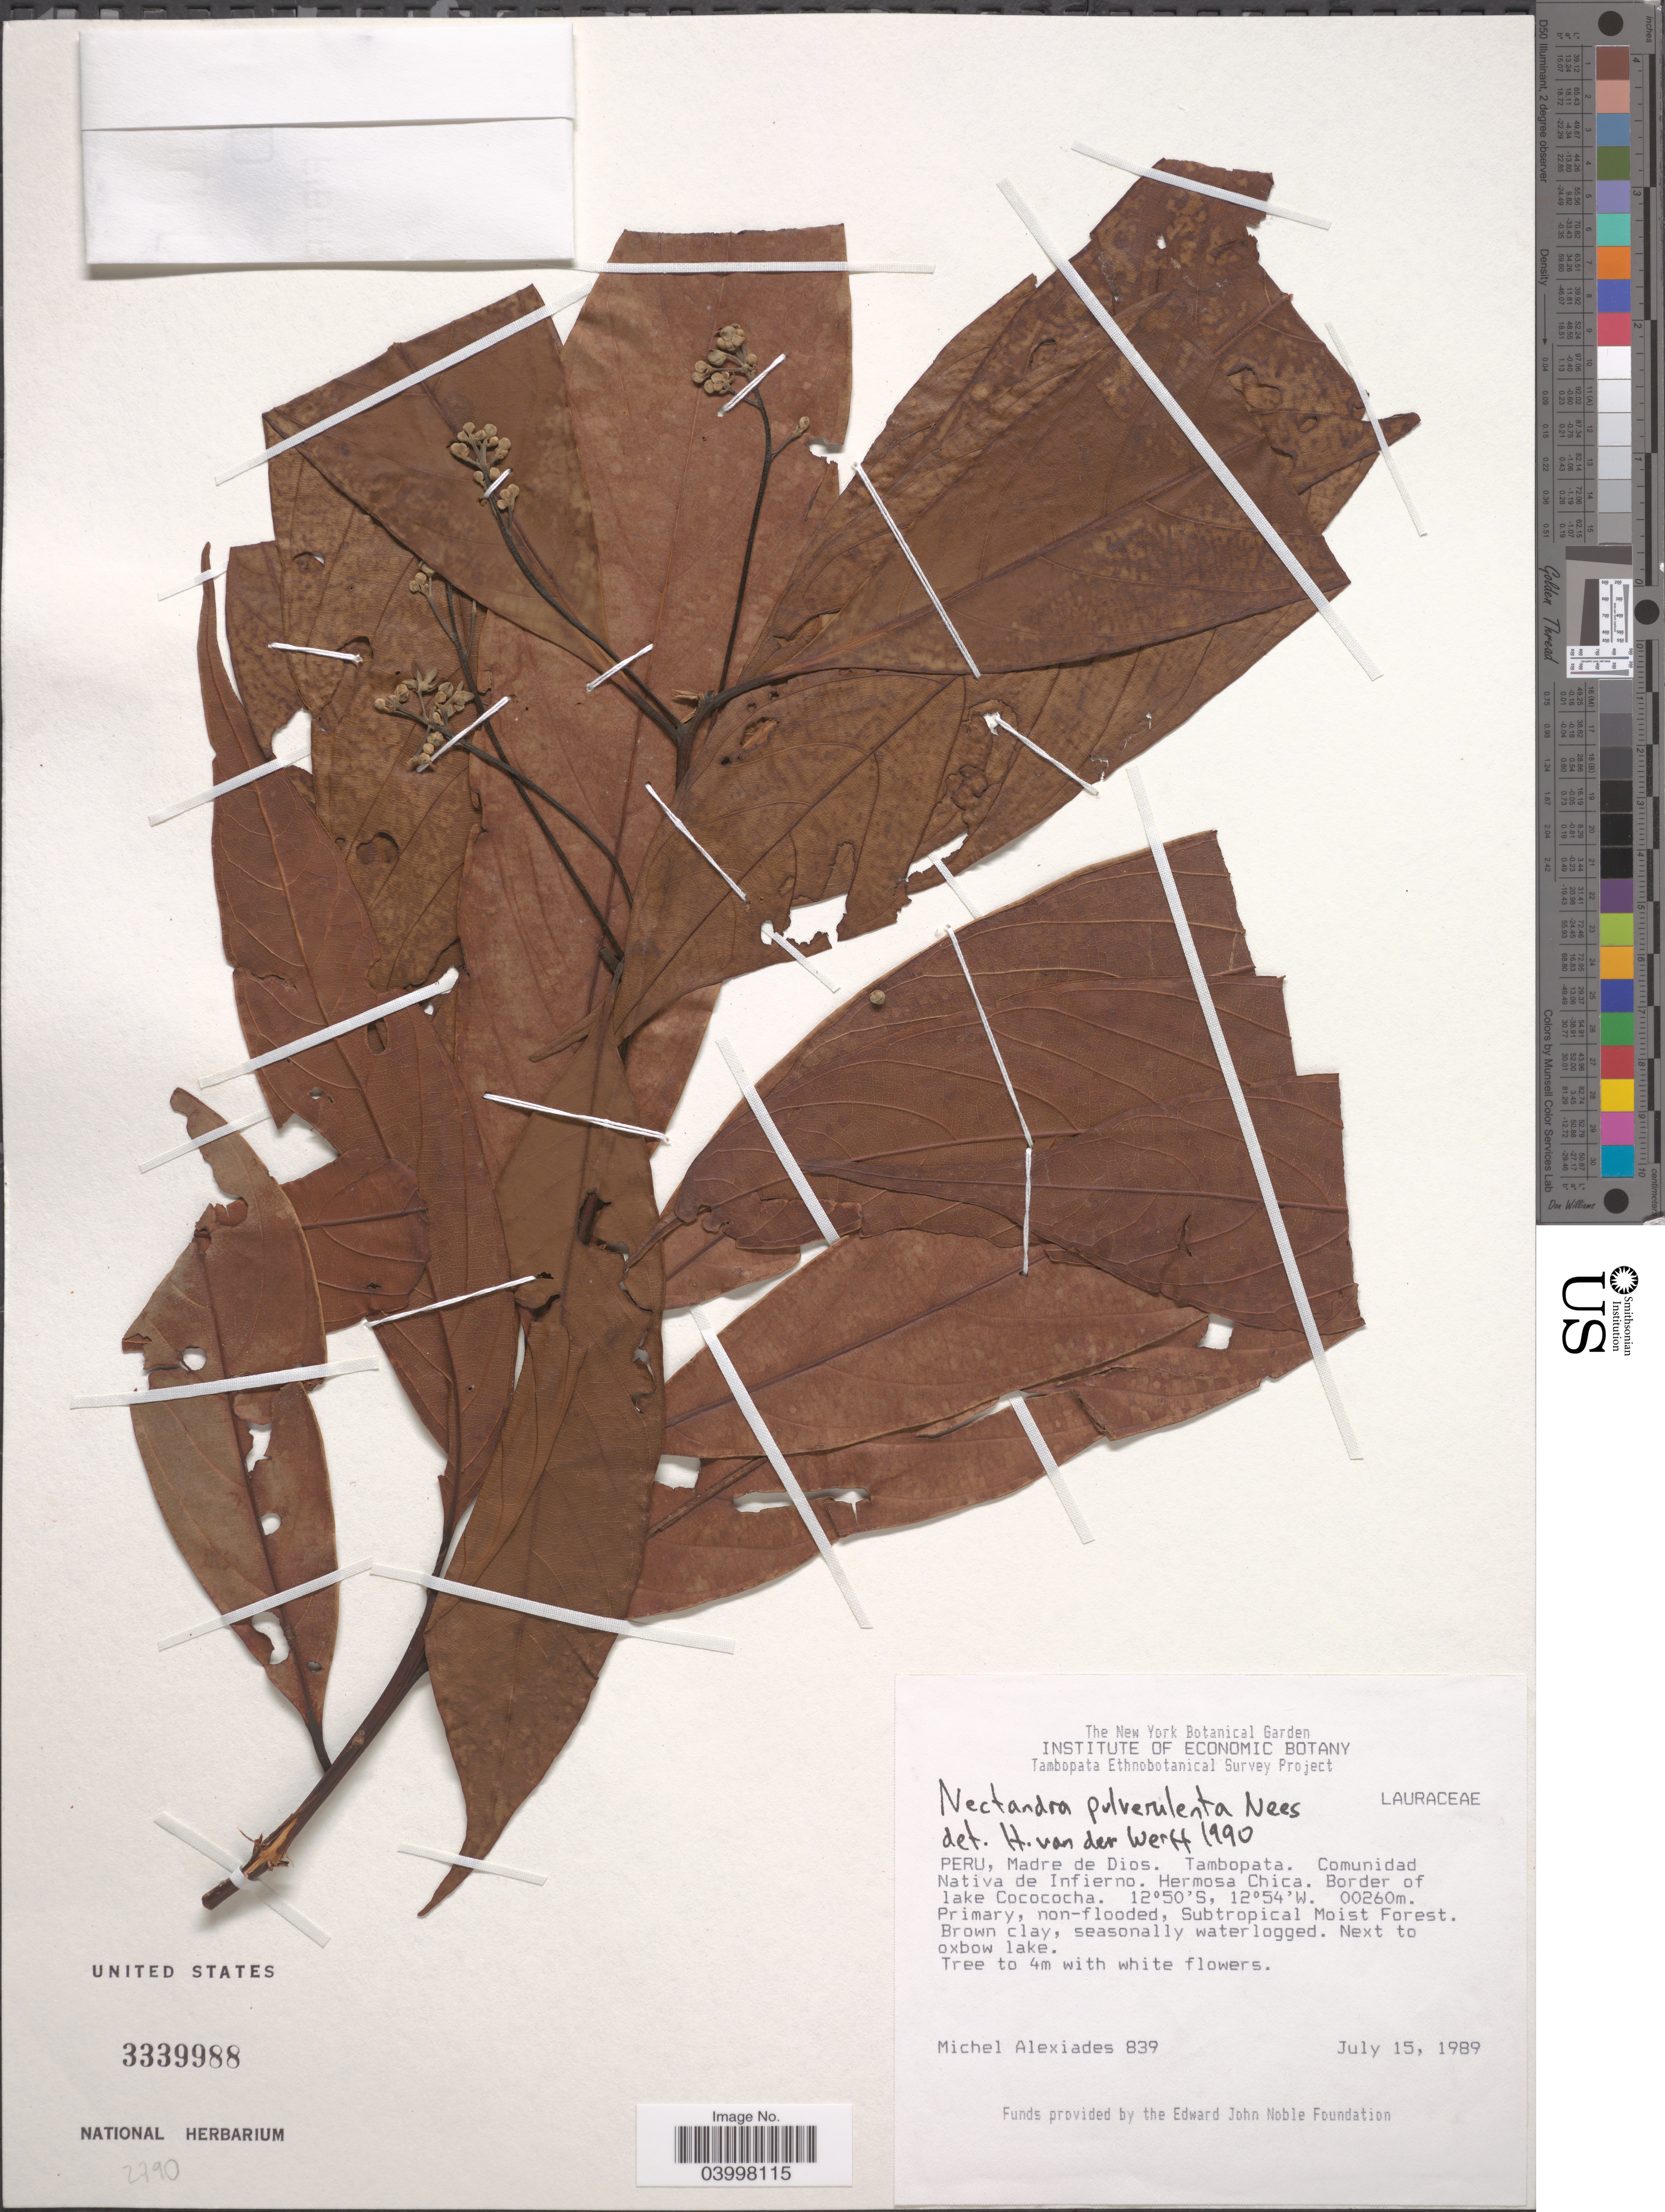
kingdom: Plantae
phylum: Tracheophyta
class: Magnoliopsida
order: Laurales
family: Lauraceae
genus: Nectandra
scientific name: Nectandra pulverulenta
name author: Nees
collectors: M. Alexiades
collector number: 839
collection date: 1989-07-15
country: Peru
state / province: Madre de Dios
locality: Tambopata. Comunidad Nativa de Infierno. Hermosa Chica. Border of lake Cocococha.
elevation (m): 260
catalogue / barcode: US 3339988